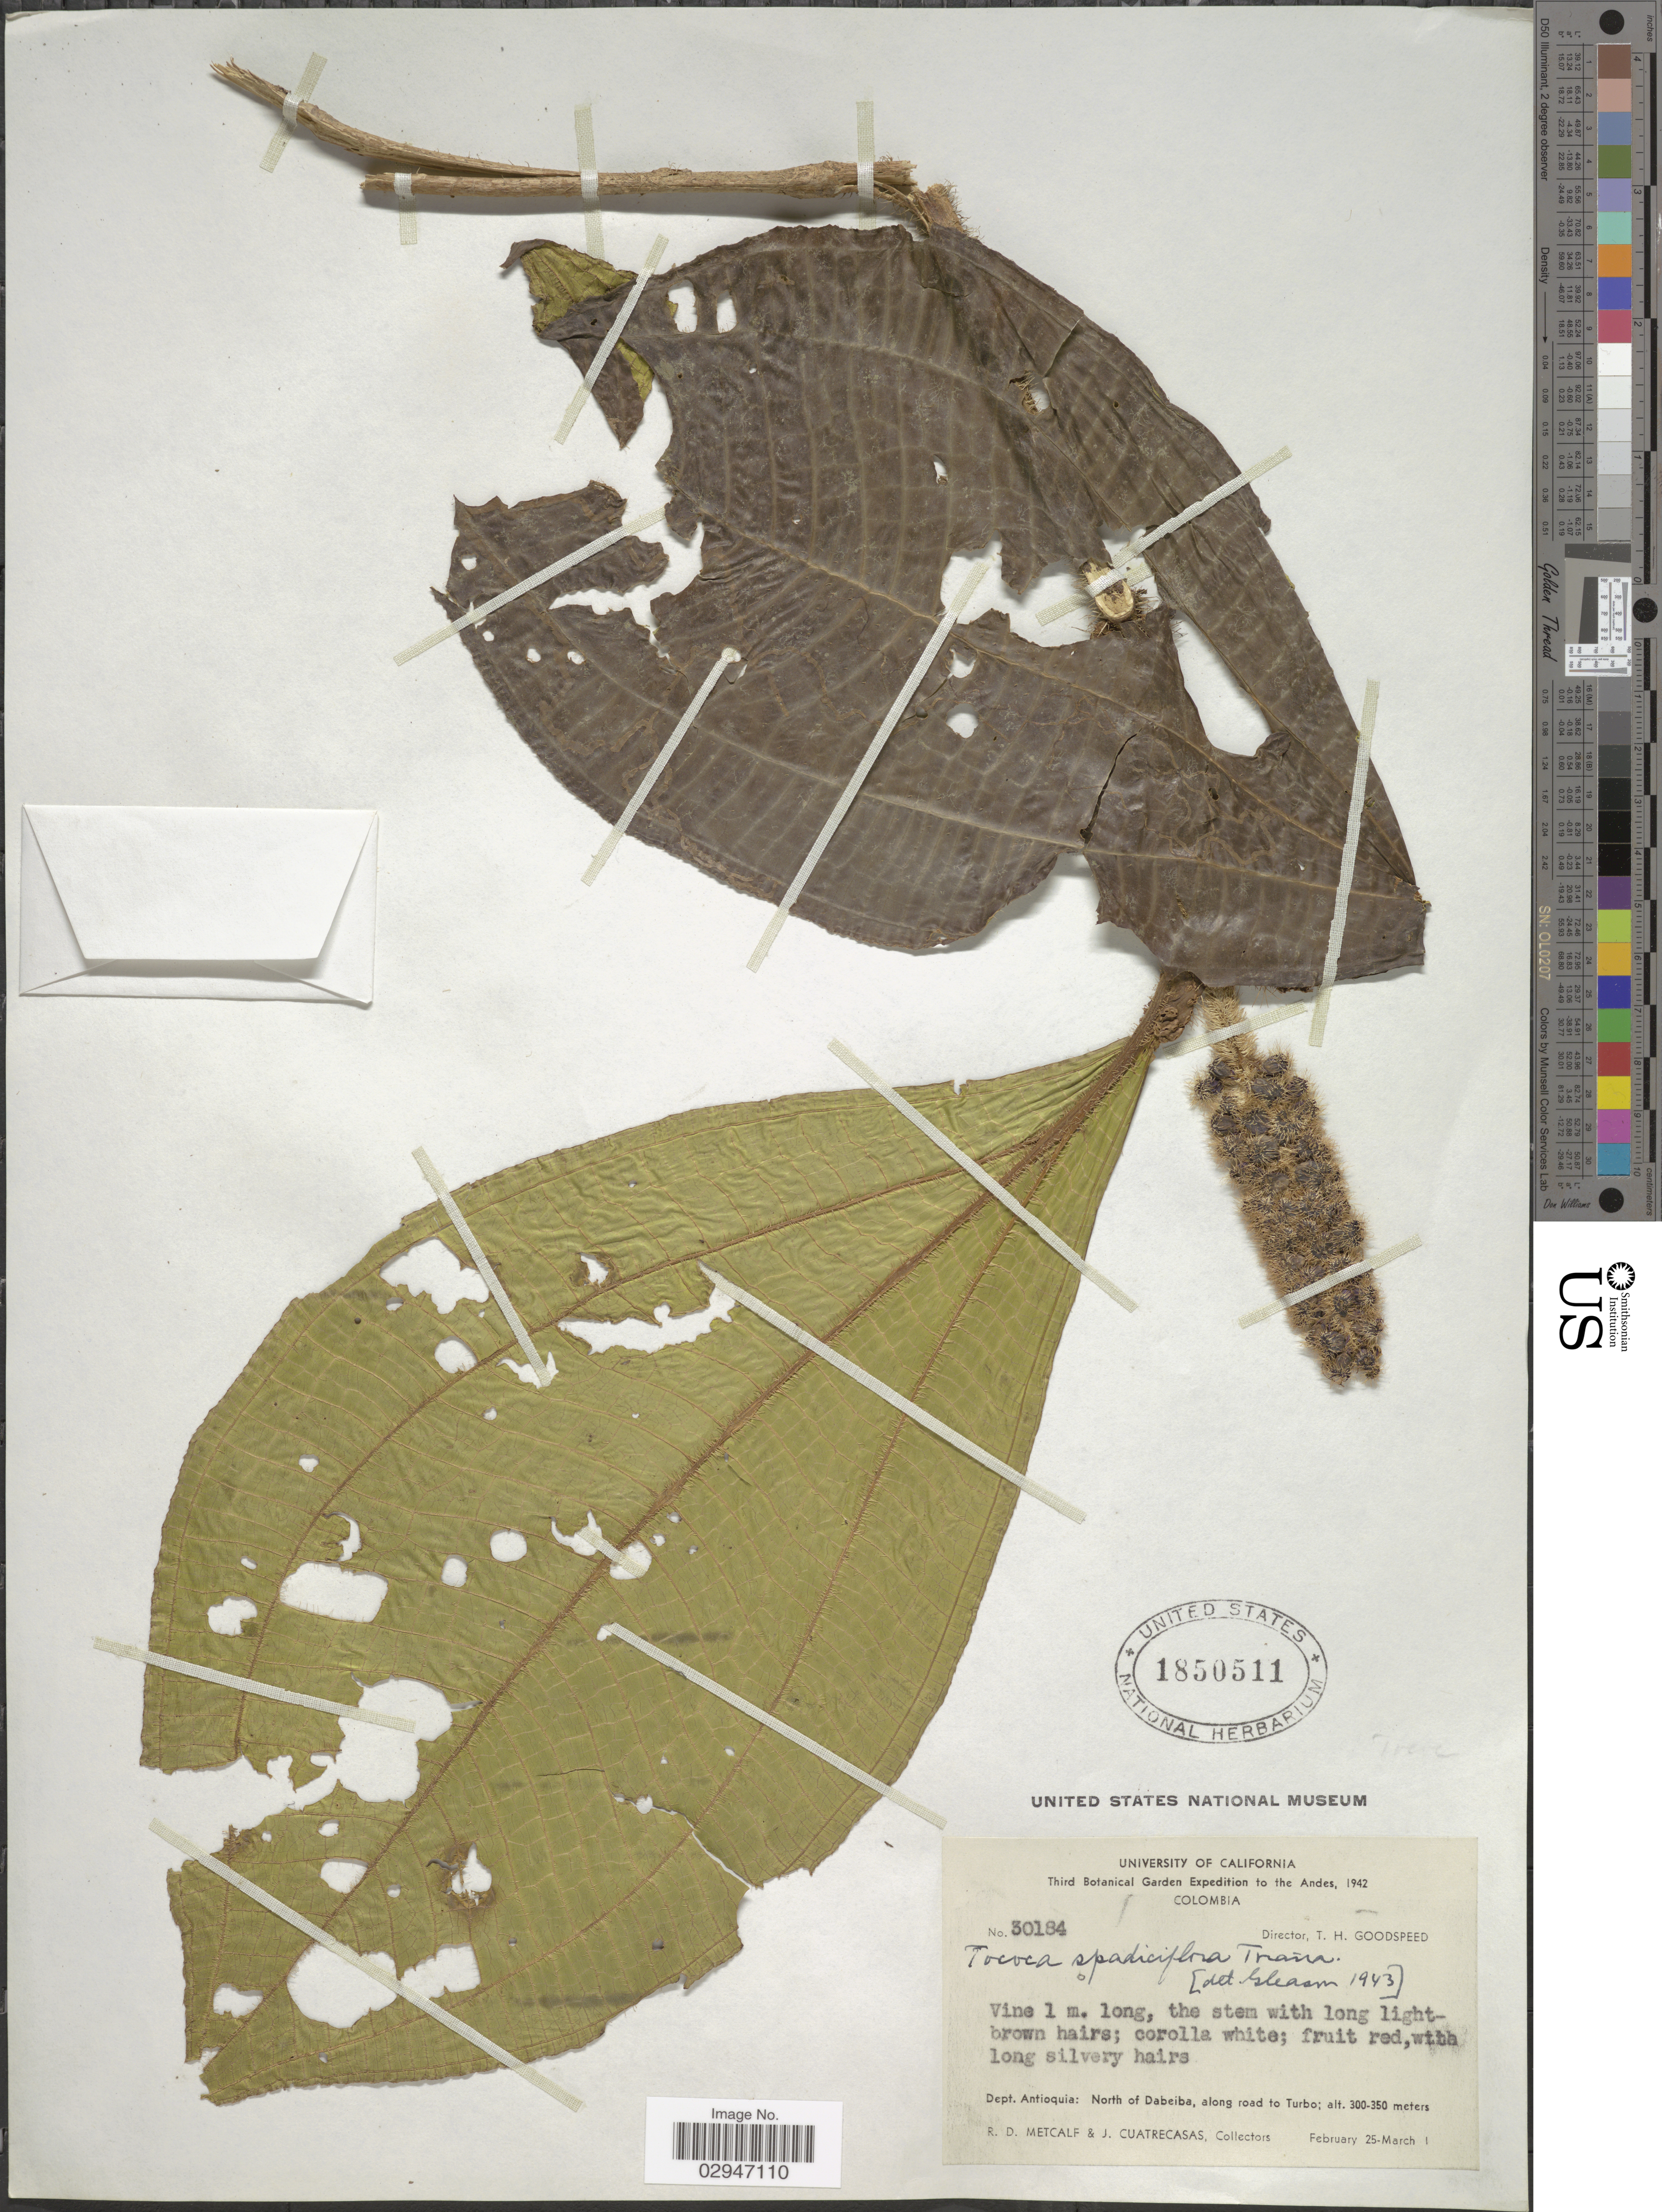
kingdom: Plantae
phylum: Tracheophyta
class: Magnoliopsida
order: Myrtales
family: Melastomataceae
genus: Tococa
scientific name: Tococa spadiciflora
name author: Triana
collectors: R. D. Metcalf & J. Cuatrecasas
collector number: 30184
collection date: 1942-02-25/1942-03-01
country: Colombia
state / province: Antioquia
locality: Andes. Dept. Antioquia: North of Dabeiba, along road to Turbo.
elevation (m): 300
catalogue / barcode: US 1850511